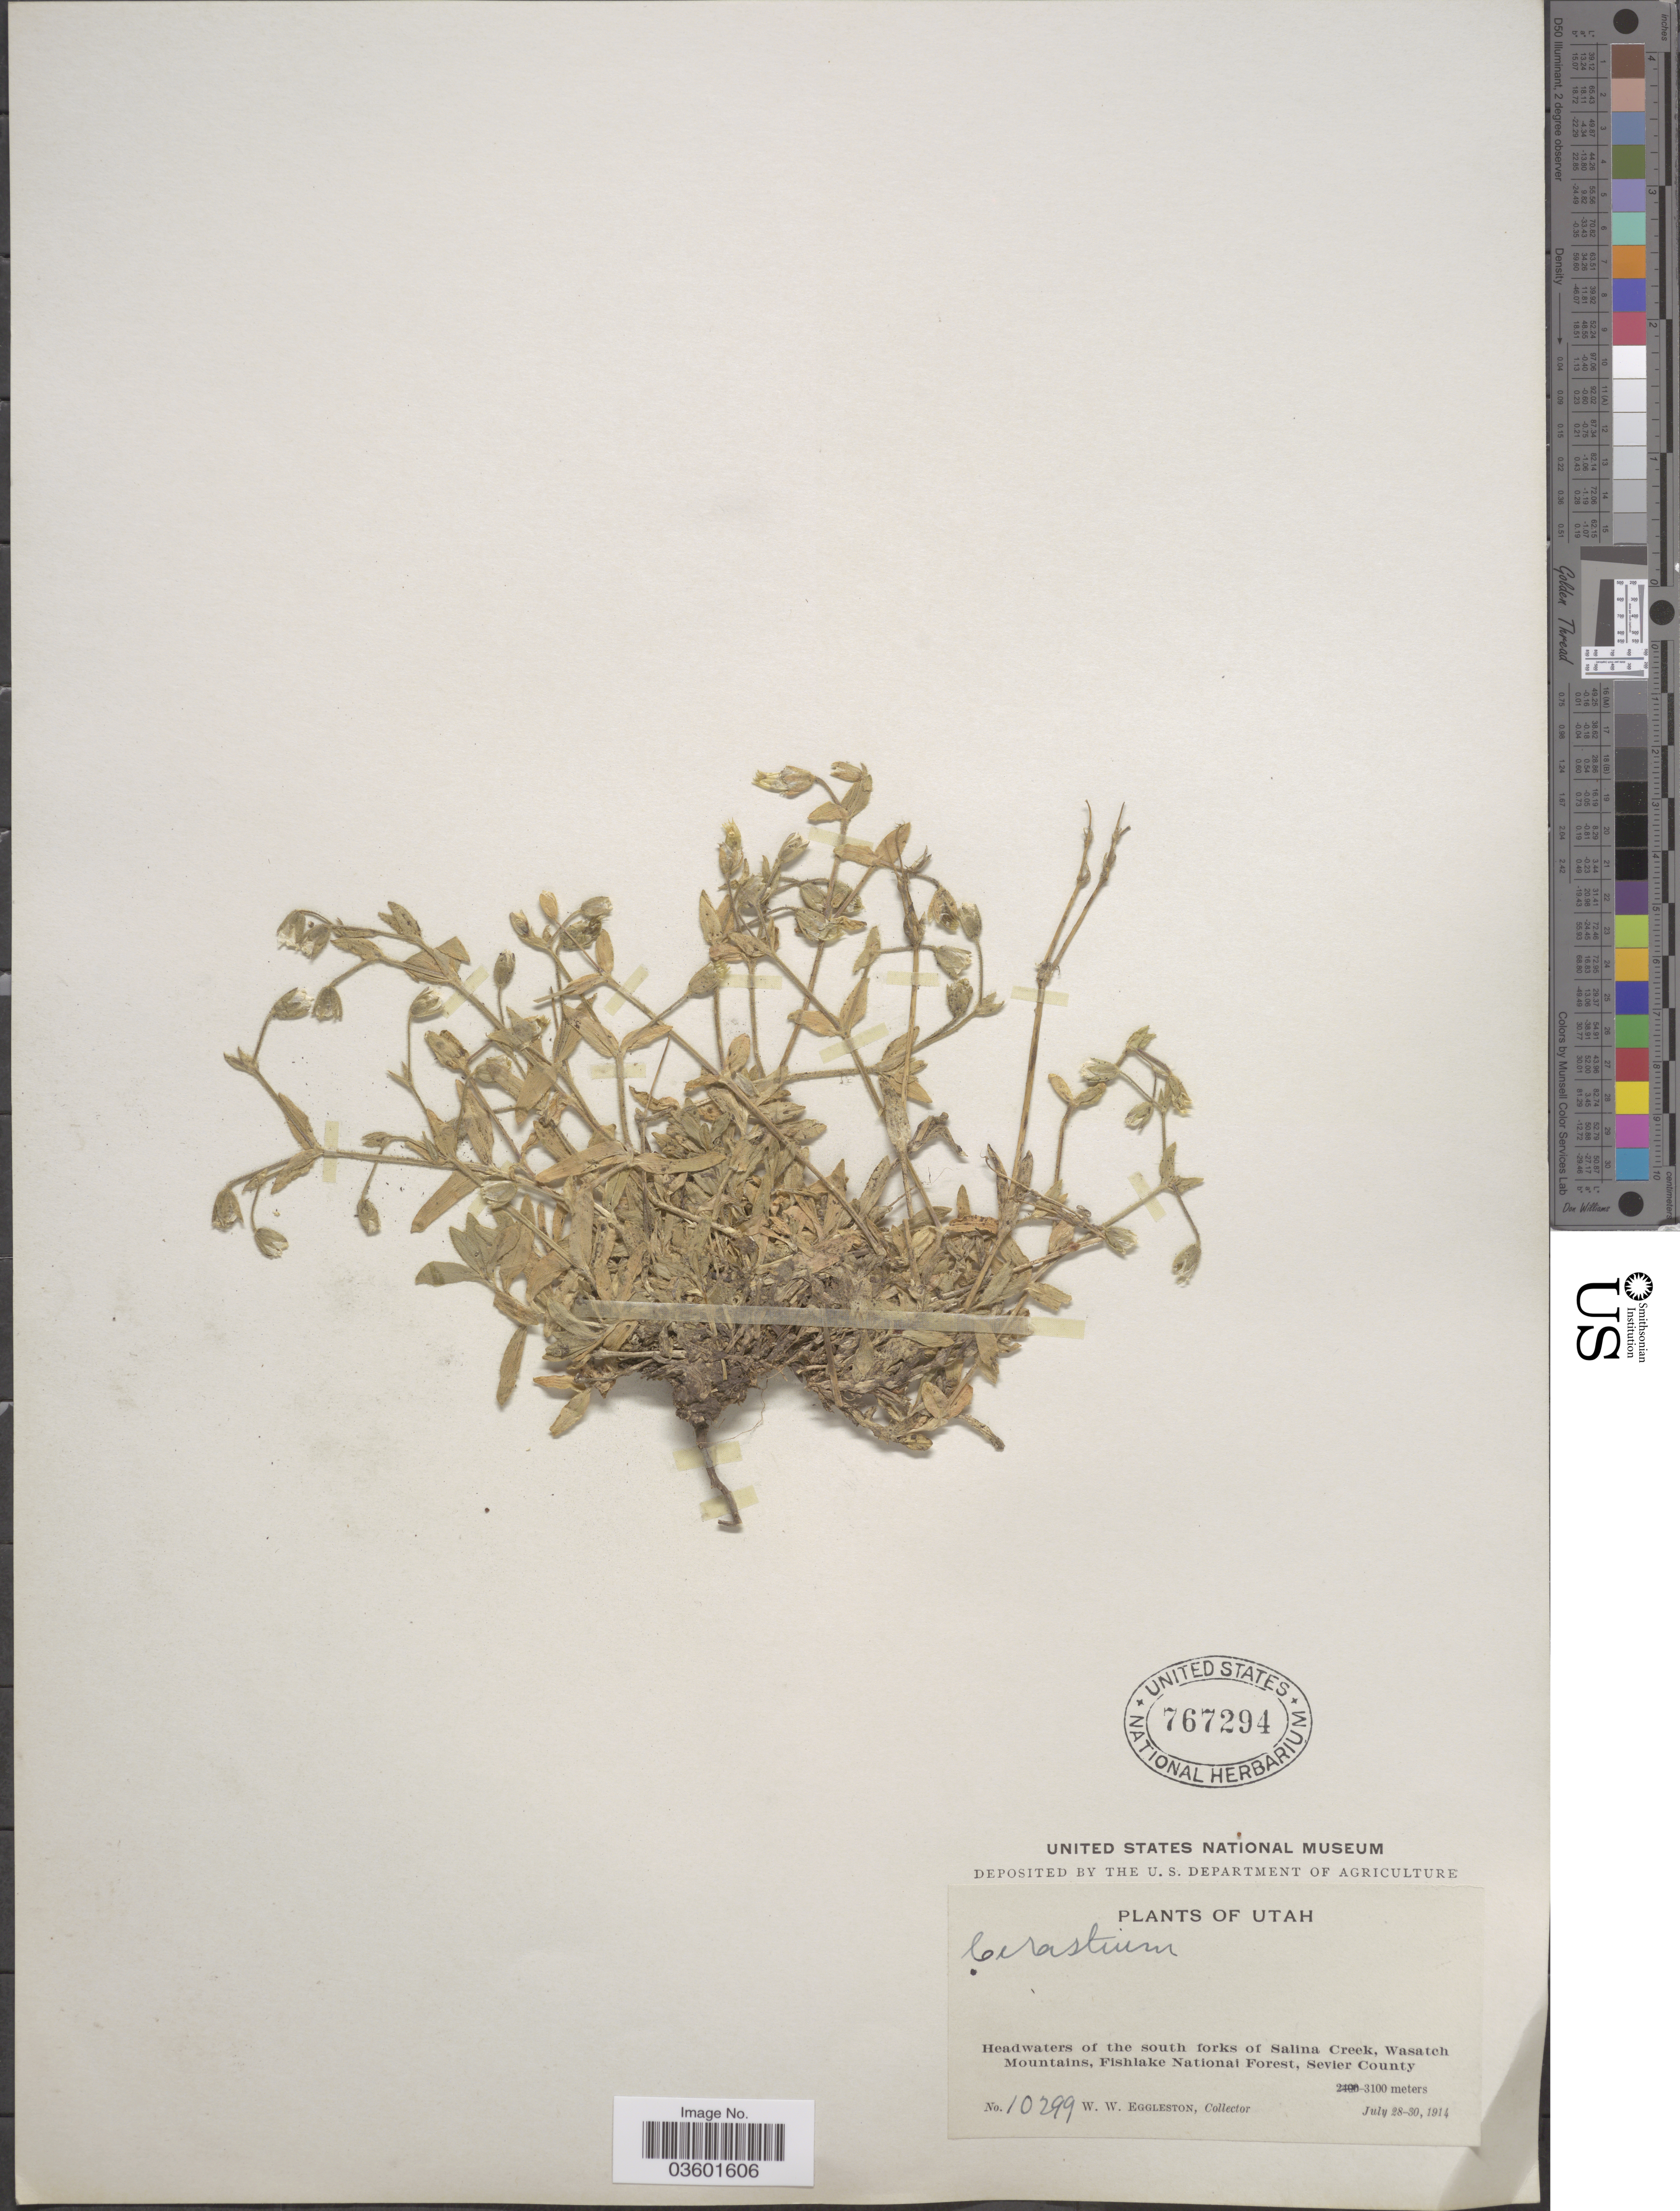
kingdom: Plantae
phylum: Tracheophyta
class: Magnoliopsida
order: Caryophyllales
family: Caryophyllaceae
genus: Cerastium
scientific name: Cerastium beeringianum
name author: Cham. & Schltdl.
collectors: W. W. Eggleston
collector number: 10299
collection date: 1914-07-28/1914-07-30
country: United States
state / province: Utah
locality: Headwaters of the south forks of Salina Creek, Wasatch Mountains, Fishlake National Forest, Sevier County.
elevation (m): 3100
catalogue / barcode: US 767294